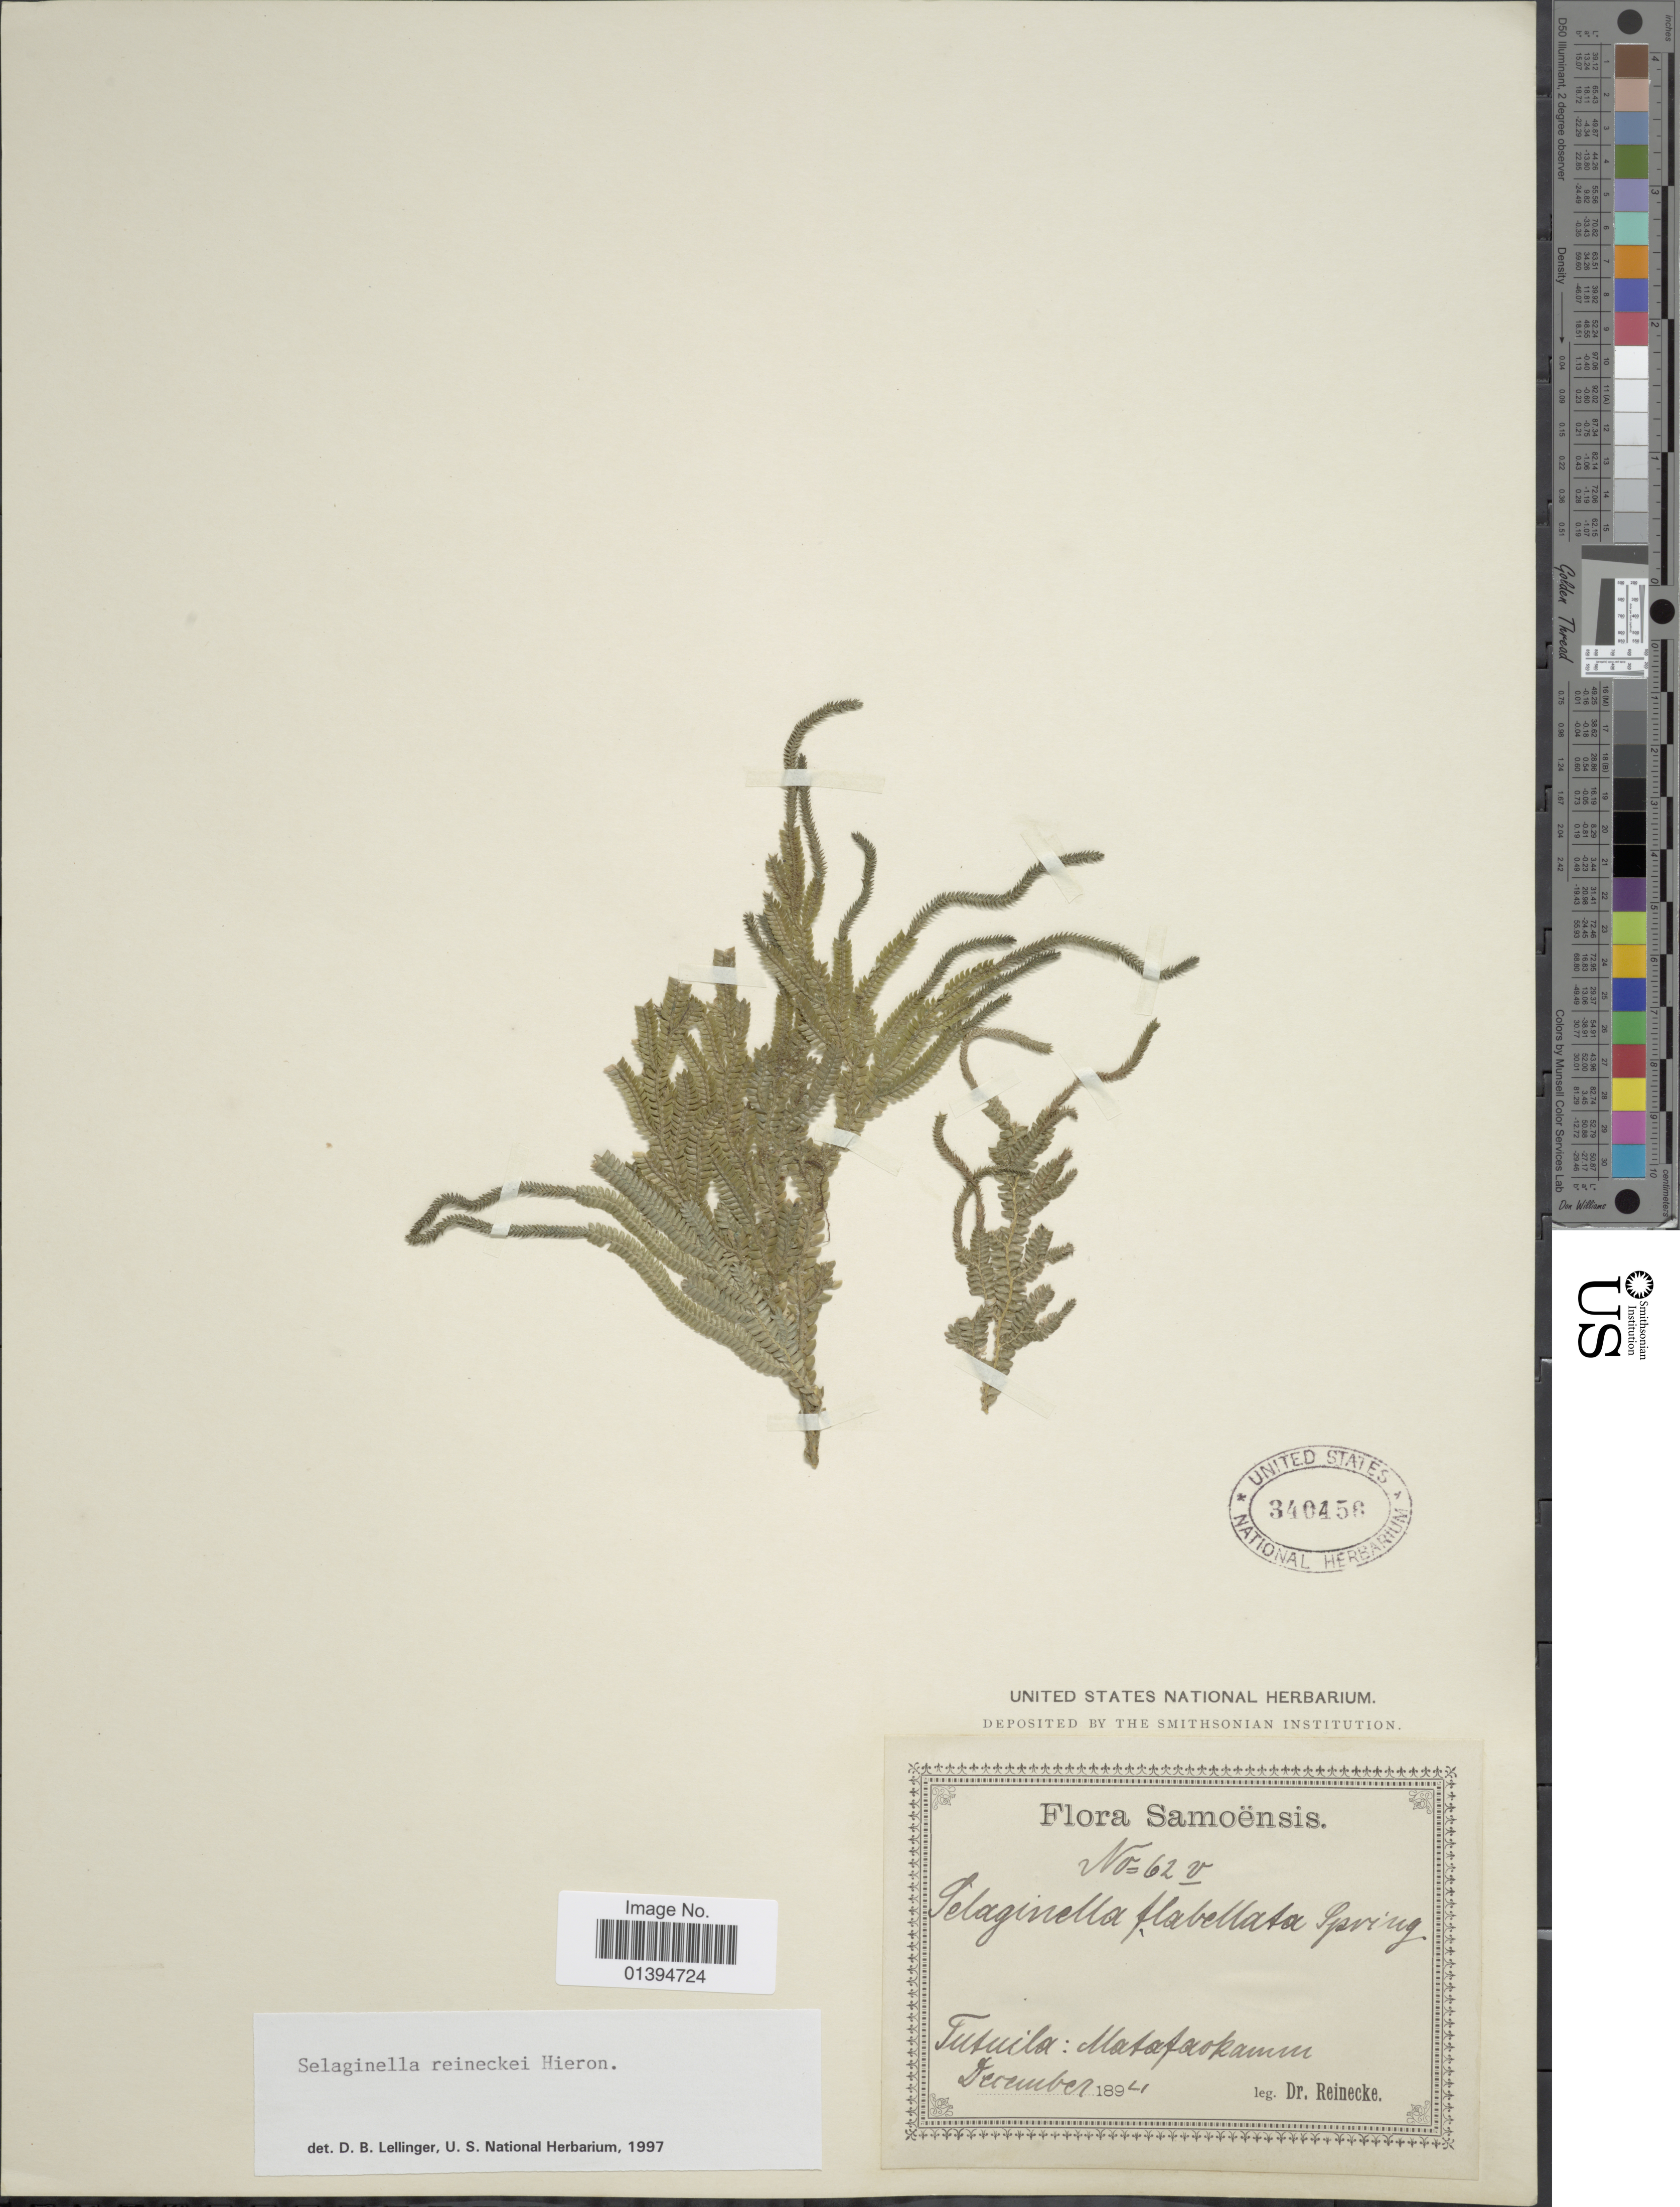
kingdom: Plantae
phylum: Tracheophyta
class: Lycopodiopsida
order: Selaginellales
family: Selaginellaceae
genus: Selaginella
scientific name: Selaginella reineckei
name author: Hieron.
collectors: -- Reinecke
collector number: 62v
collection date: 1894-11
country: Samoa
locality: Tuituila: Mataffaokamm [interpreted]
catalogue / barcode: US 340456